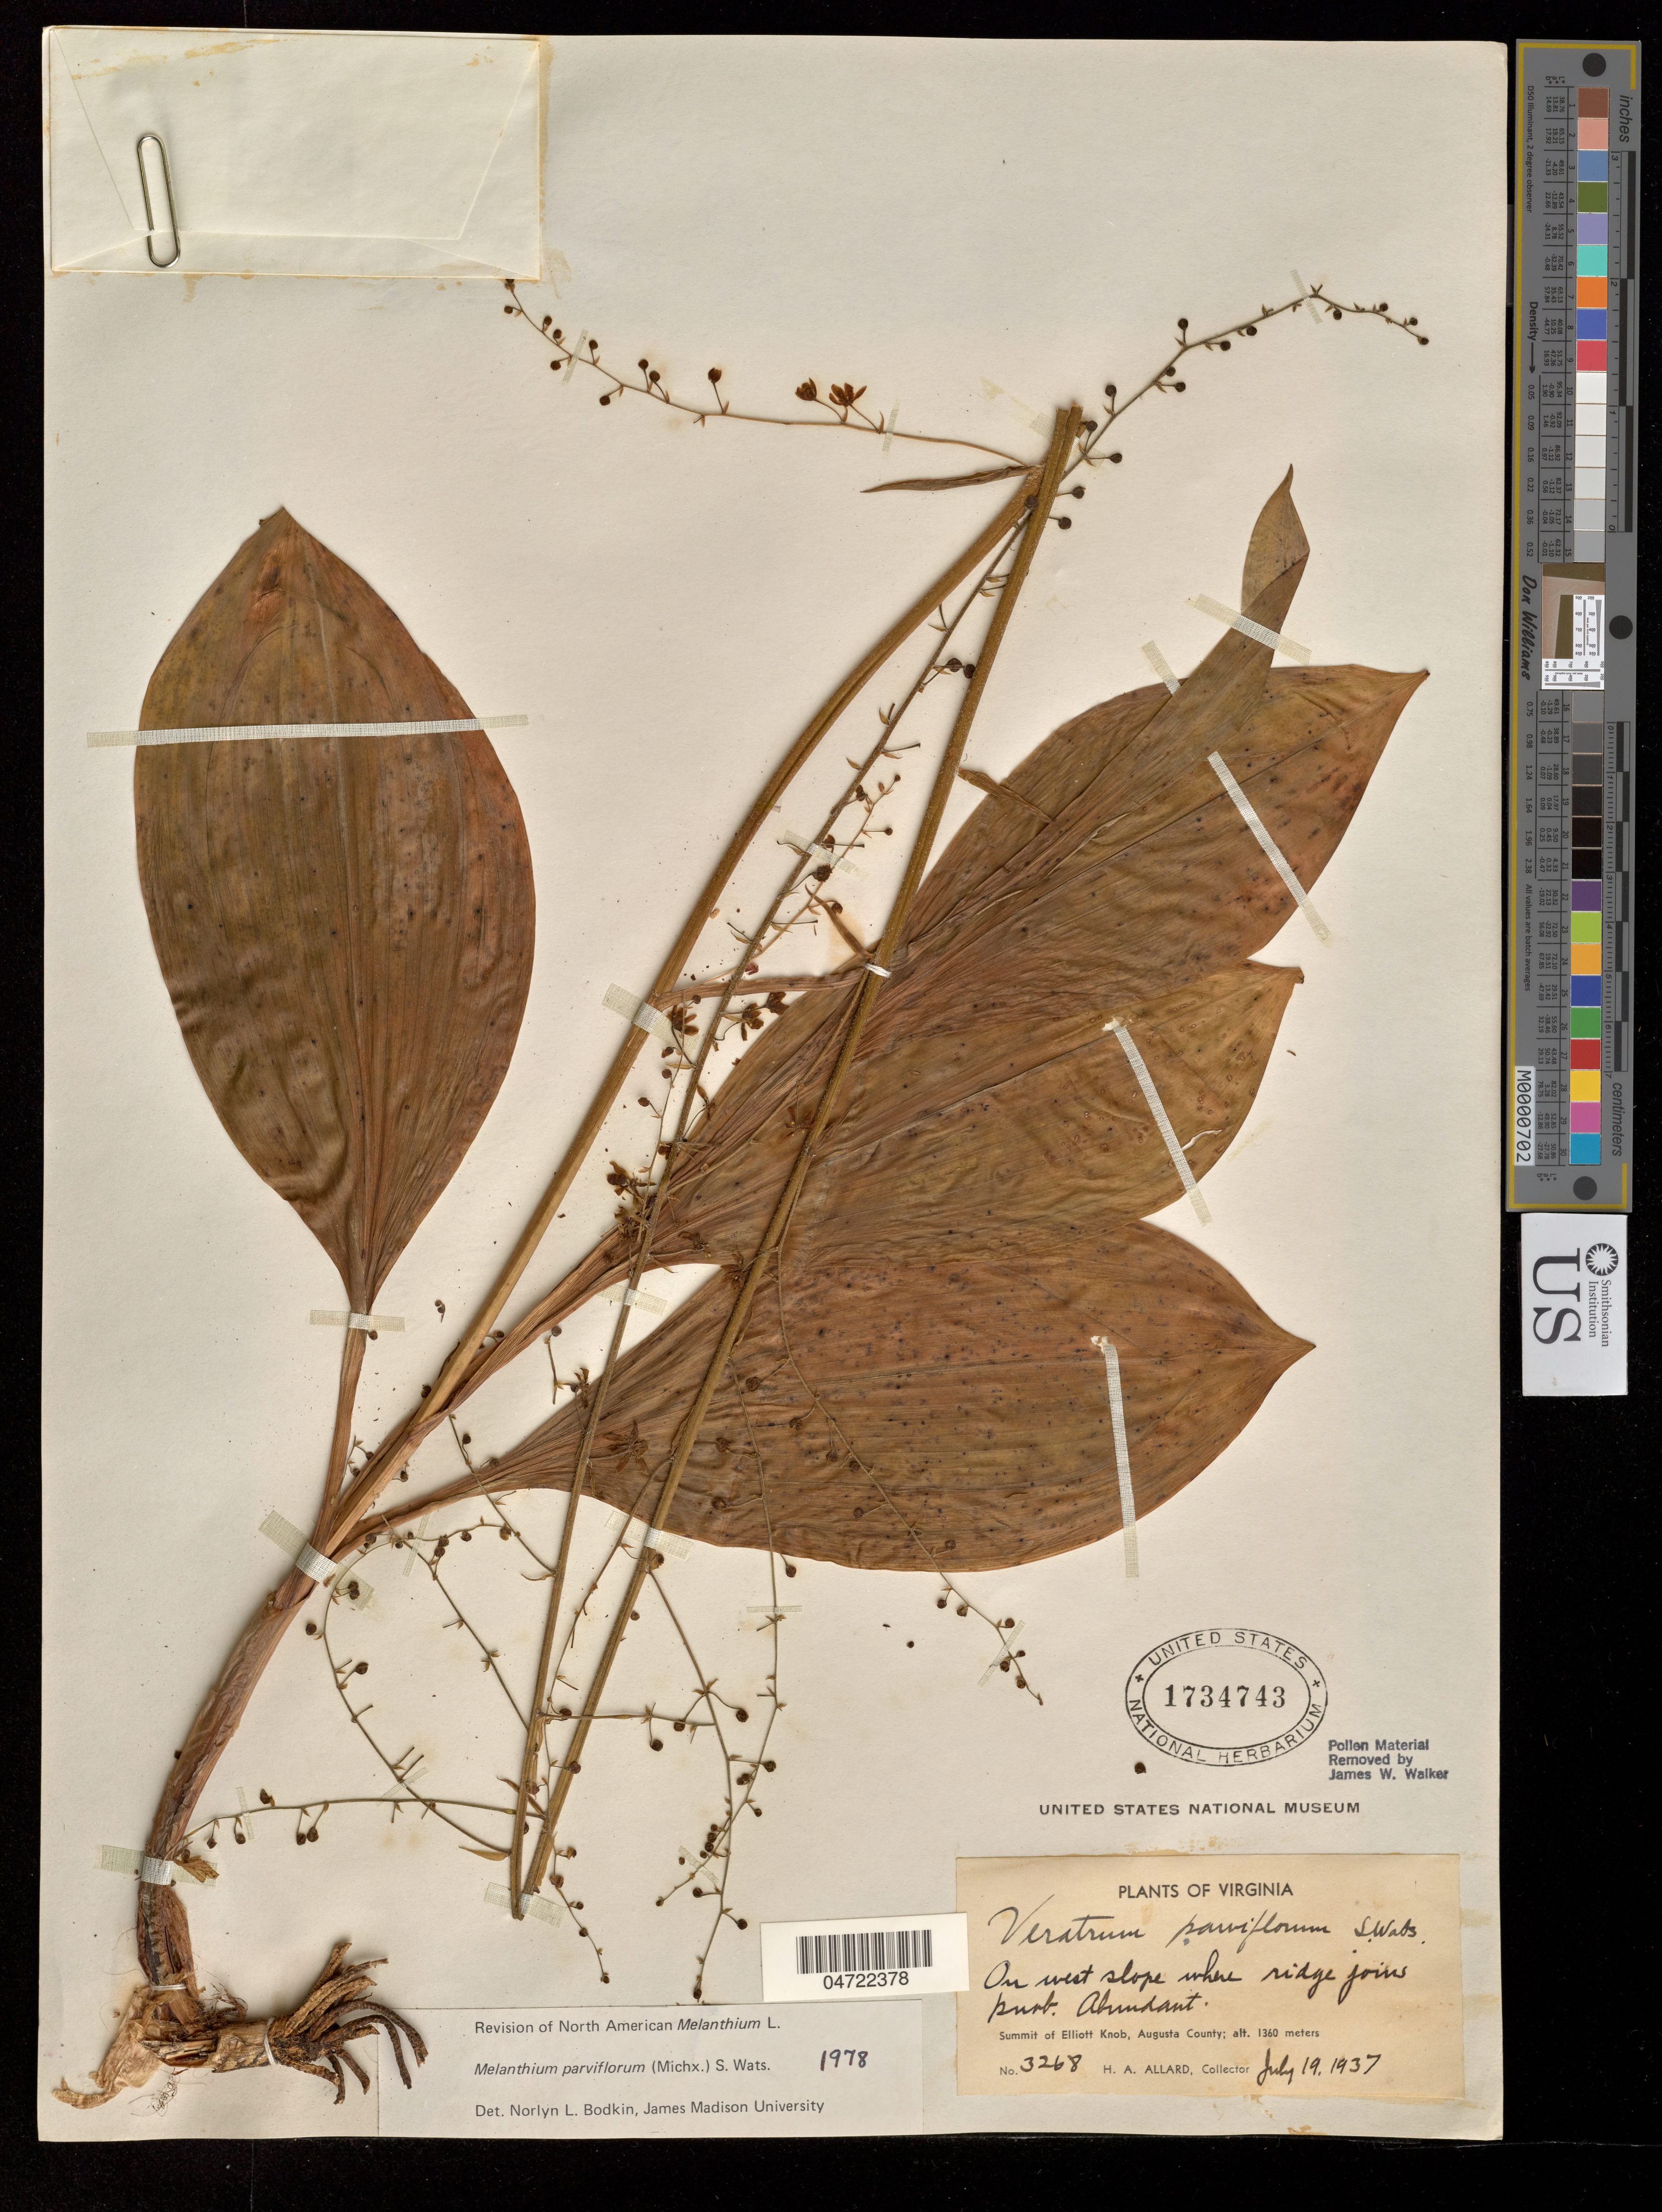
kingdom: Plantae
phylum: Tracheophyta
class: Liliopsida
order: Liliales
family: Melanthiaceae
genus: Melanthium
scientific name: Melanthium parviflorum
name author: (Michx.) S. Watson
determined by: Bodkin, N. L.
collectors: H. A. Allard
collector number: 3268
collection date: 1937-07-19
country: United States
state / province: Virginia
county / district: Augusta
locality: Woods on ridge n-w. of trail, west of Cold Spring. Summit of Elliott Knob, Augusta County.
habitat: On wet slope where ridge joins knob.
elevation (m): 1360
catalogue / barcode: US 1734743